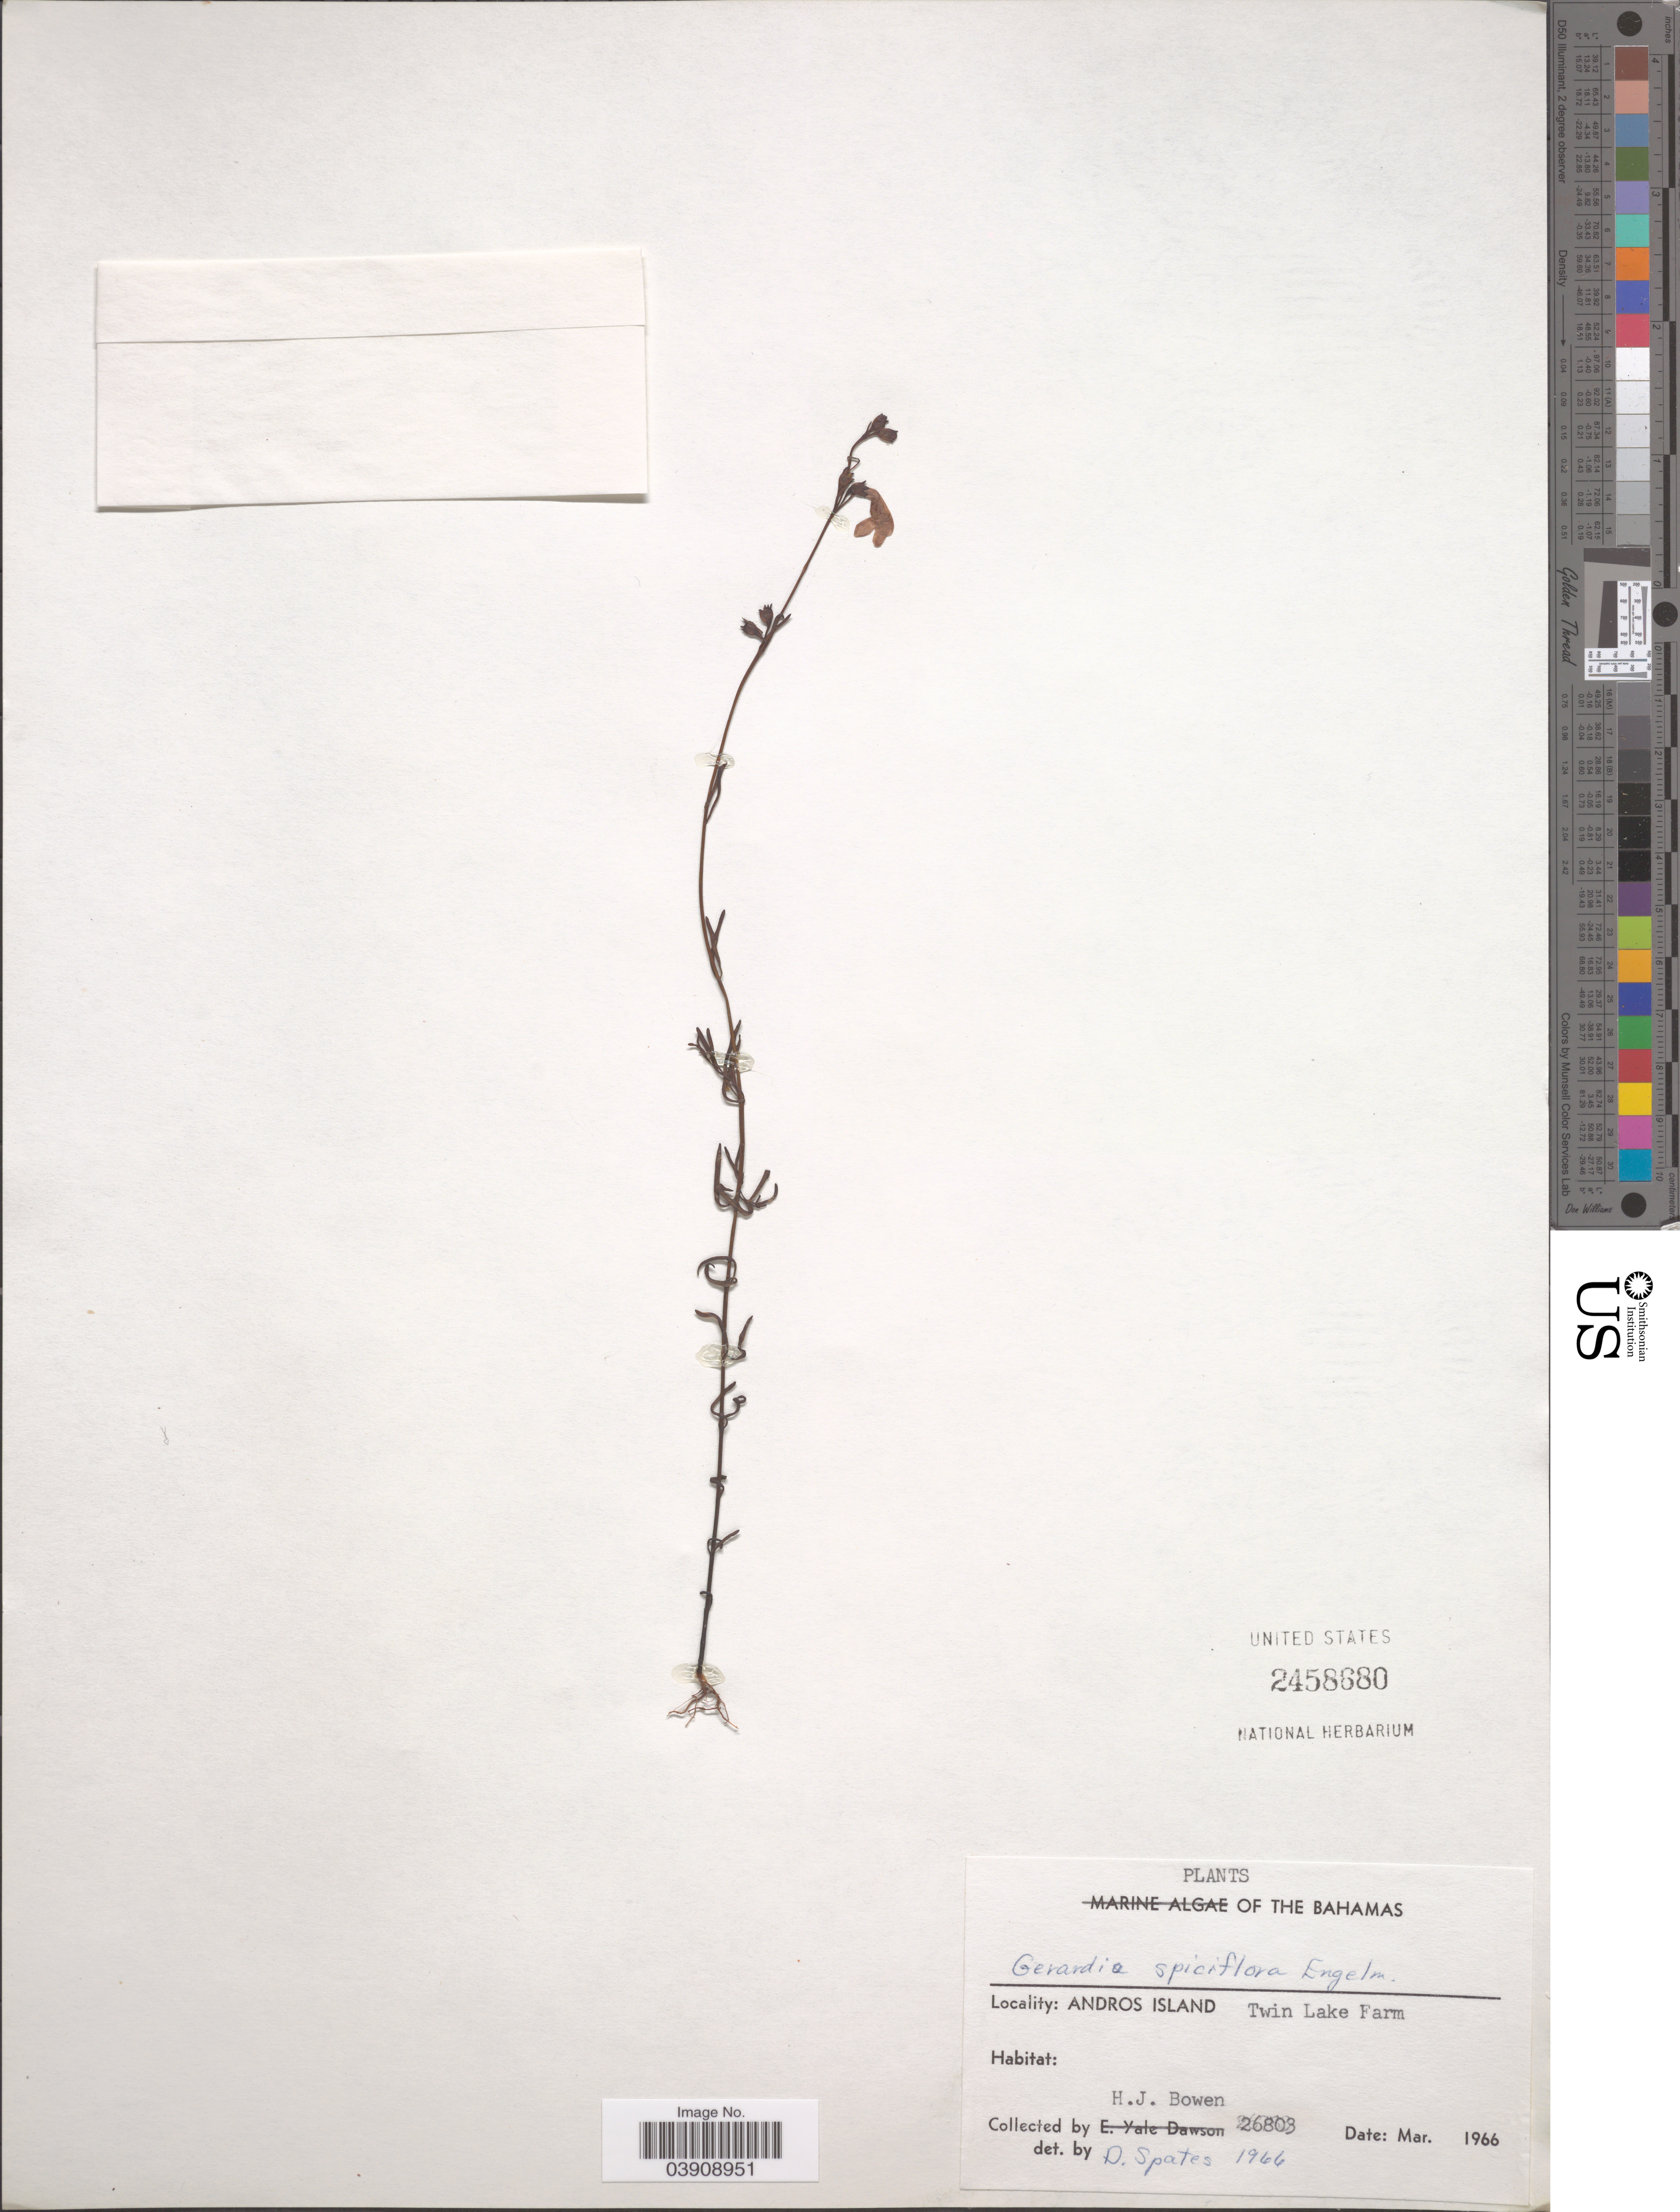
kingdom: Plantae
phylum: Tracheophyta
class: Magnoliopsida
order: Lamiales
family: Orobanchaceae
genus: Agalinis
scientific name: Agalinis spiciflora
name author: (Engelm.) Pennell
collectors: H. Bowen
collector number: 26803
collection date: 1966-03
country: Bahamas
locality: Andros Island. Twin Lake Farm.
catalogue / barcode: US 2458680